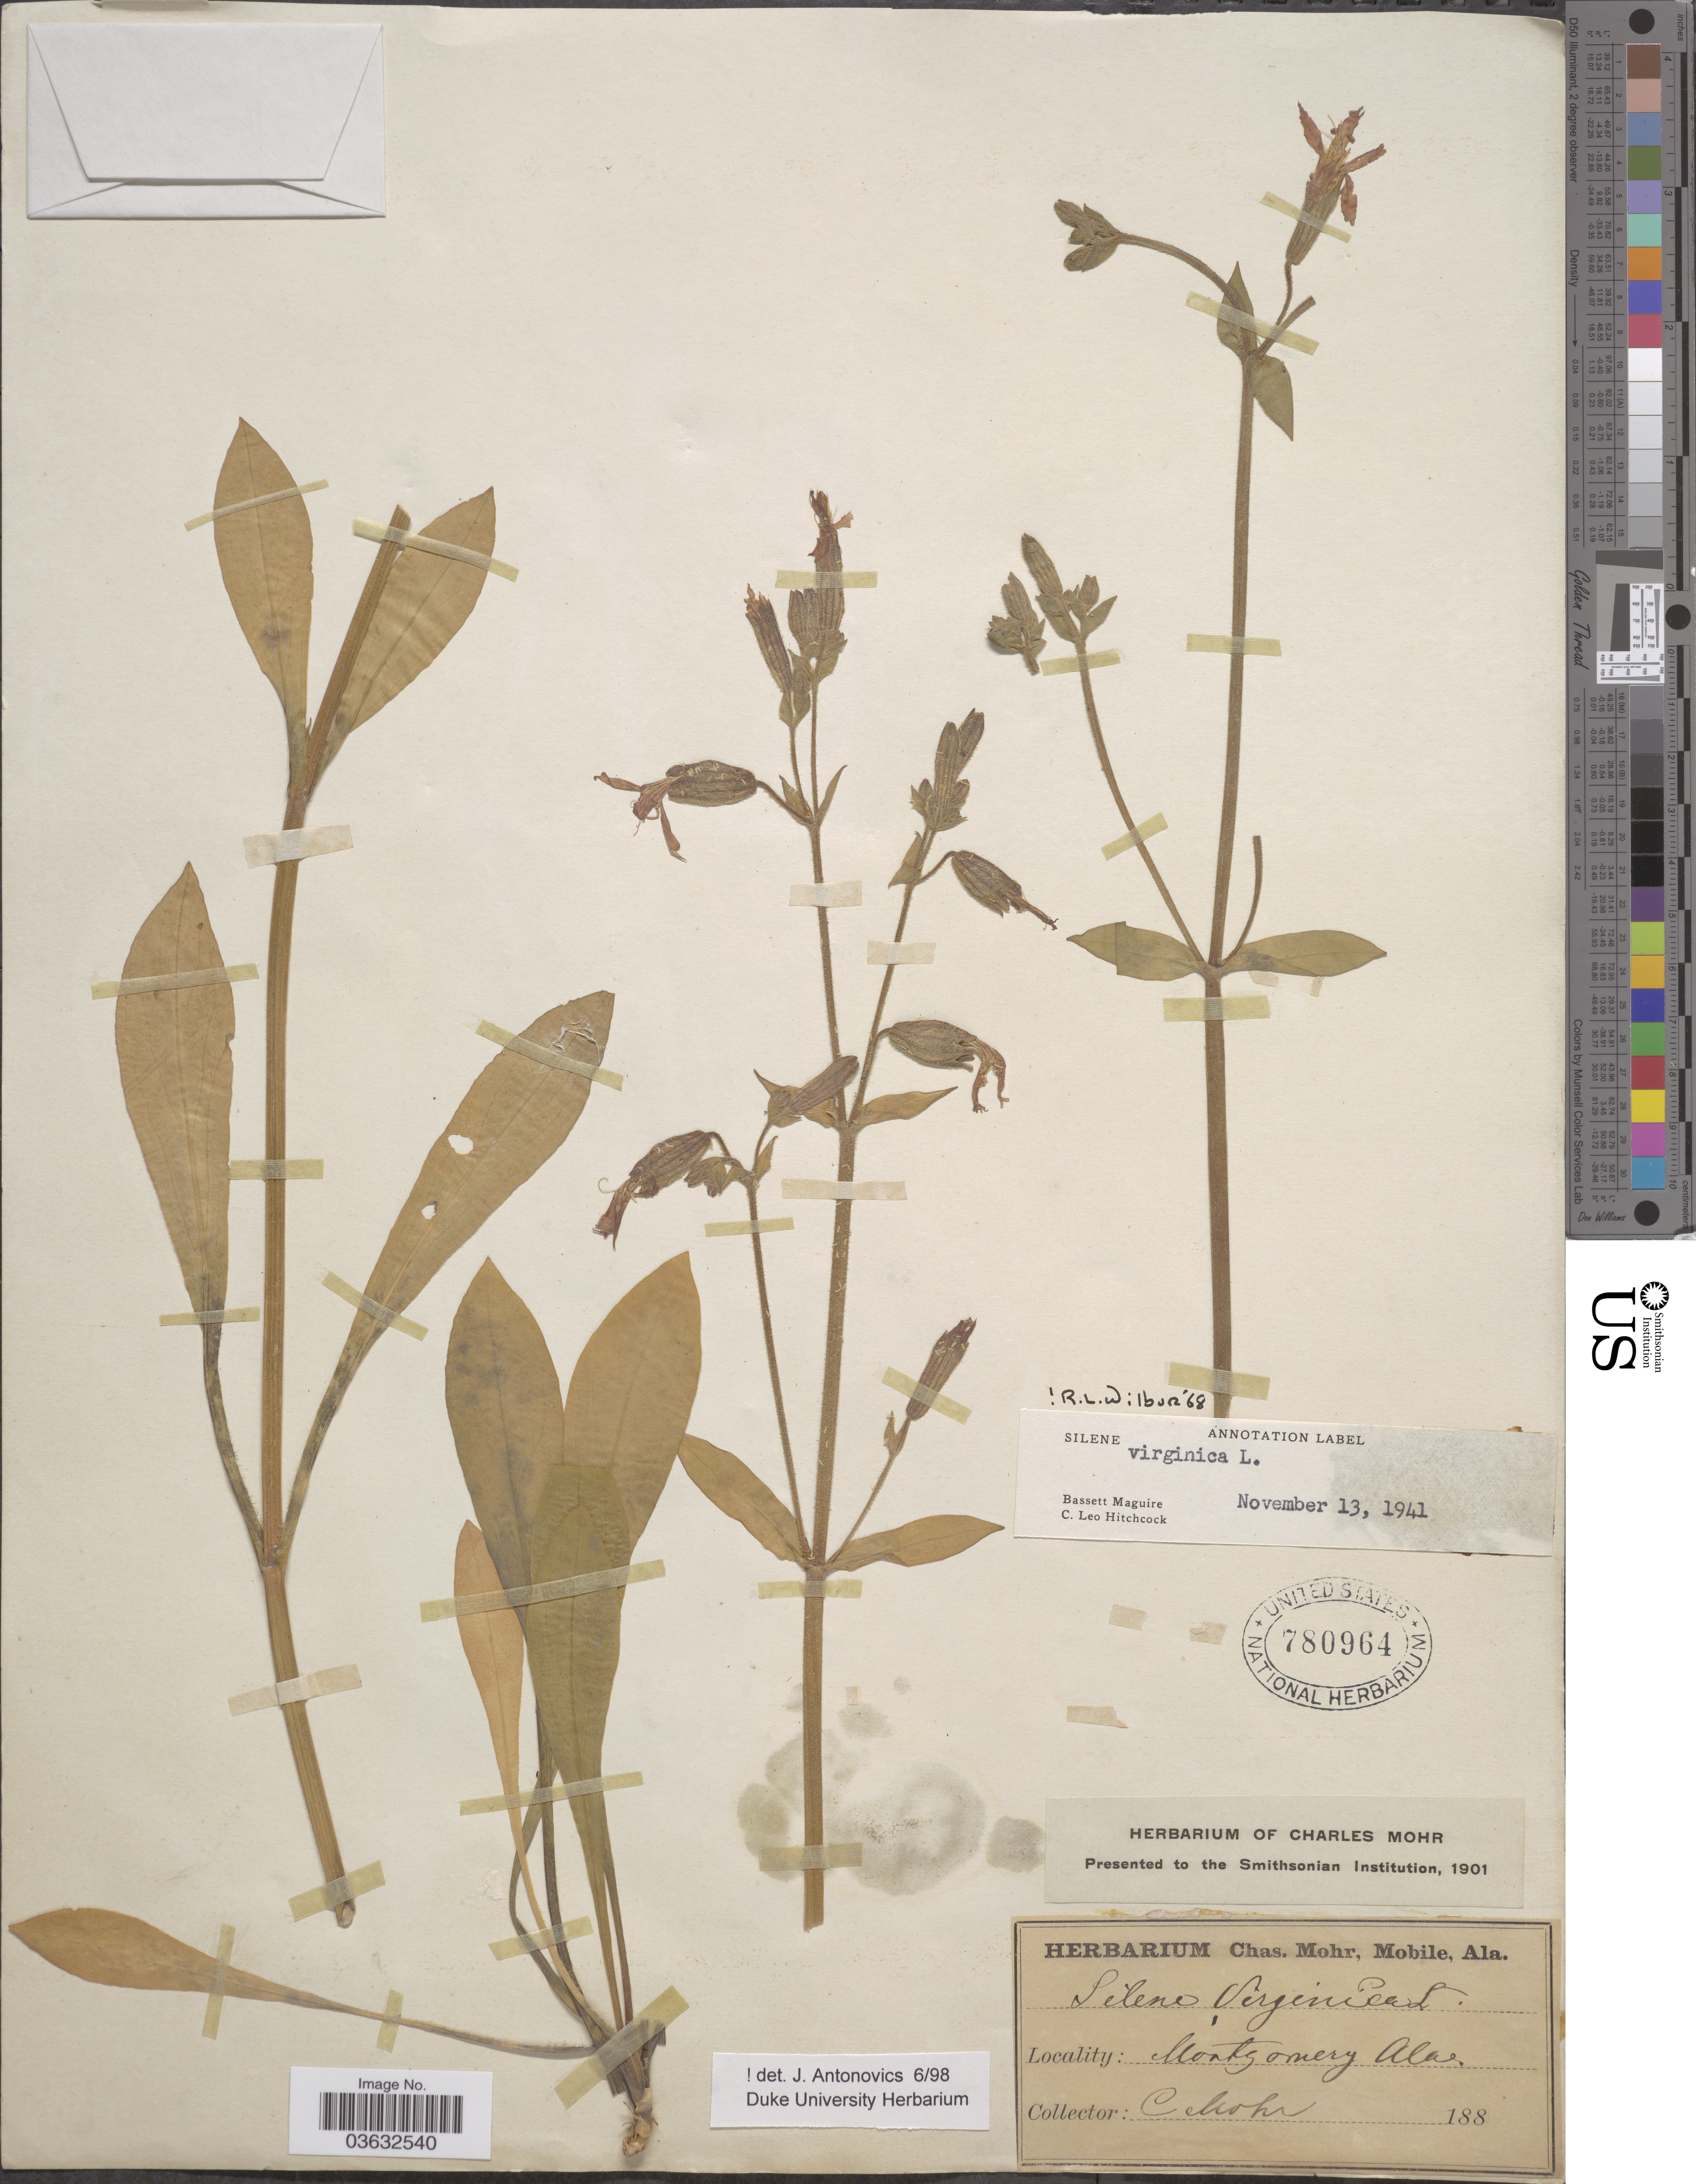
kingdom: Plantae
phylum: Tracheophyta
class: Magnoliopsida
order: Caryophyllales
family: Caryophyllaceae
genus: Silene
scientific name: Silene virginica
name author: L.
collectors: Mohr, C. T. (herbarium)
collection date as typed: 188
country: United States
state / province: Alabama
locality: Montgomery.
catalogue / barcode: US 780964